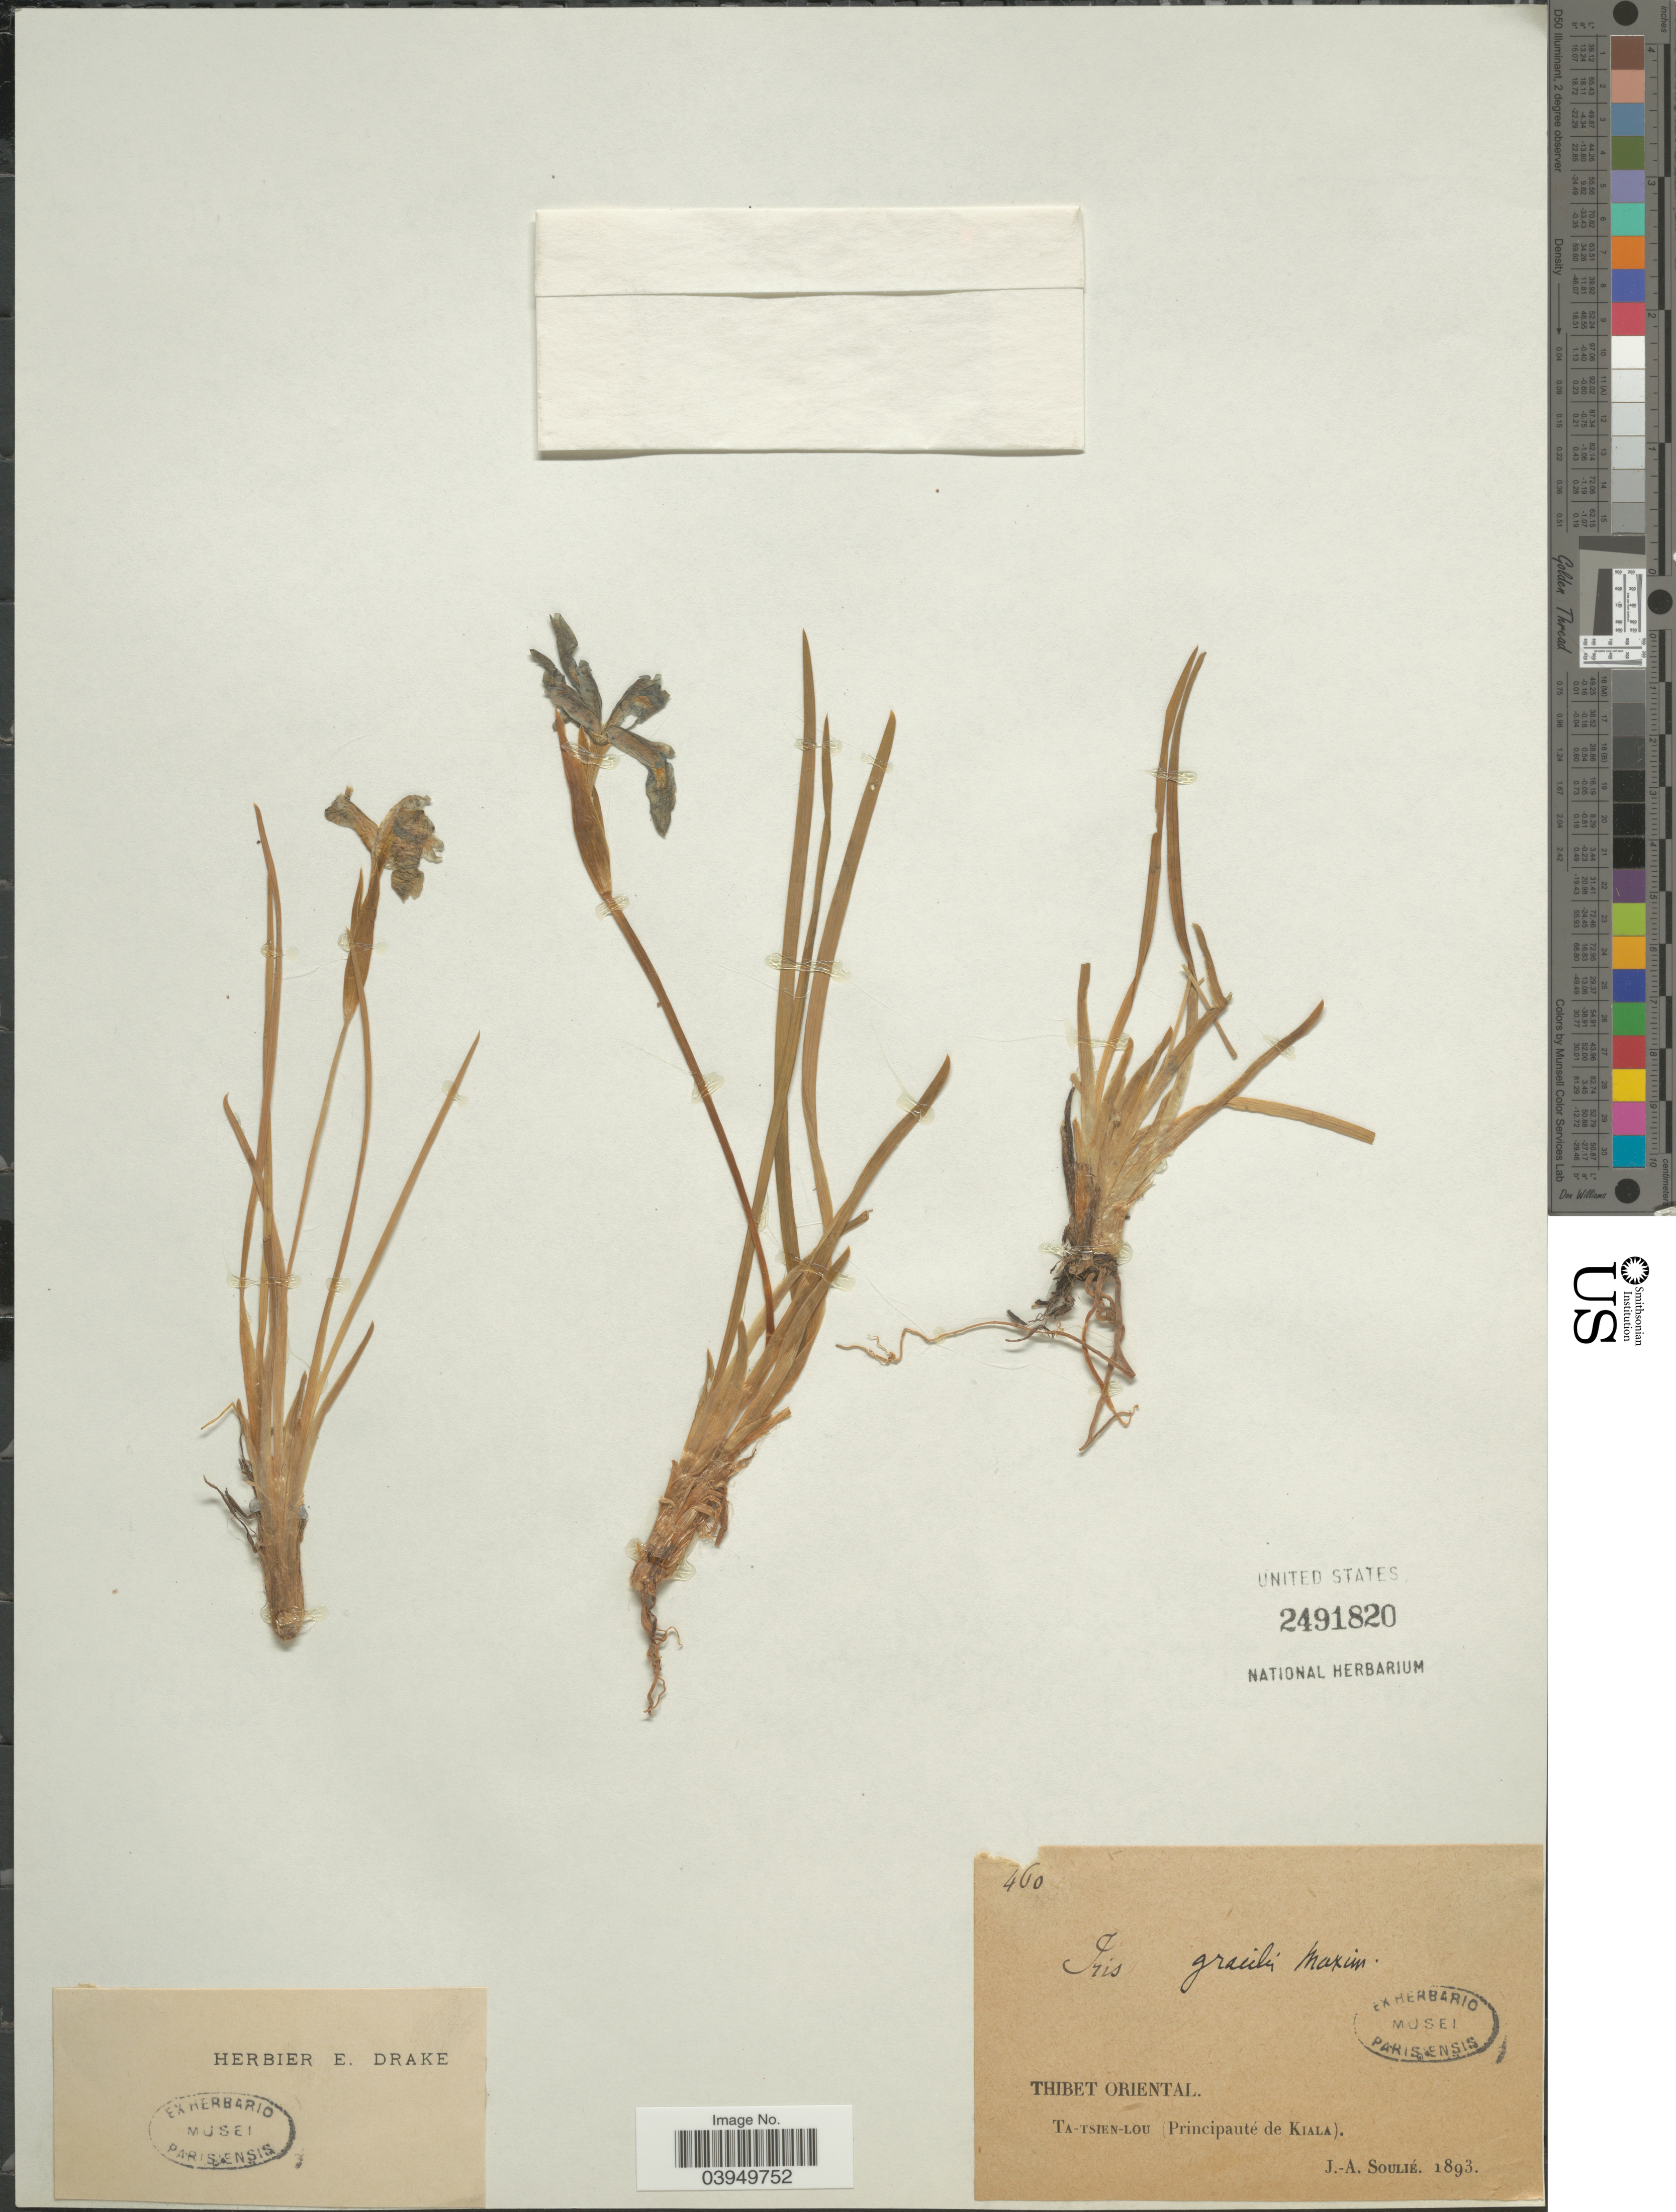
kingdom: Plantae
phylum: Tracheophyta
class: Liliopsida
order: Asparagales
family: Iridaceae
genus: Iris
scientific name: Iris gracilis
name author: Bigelow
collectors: J. Soulié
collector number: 460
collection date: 1893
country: China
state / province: Xizang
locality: Thibet Oriental. Ta-Tsien-Lou (Principauté de Kiala).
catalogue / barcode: US 2491820